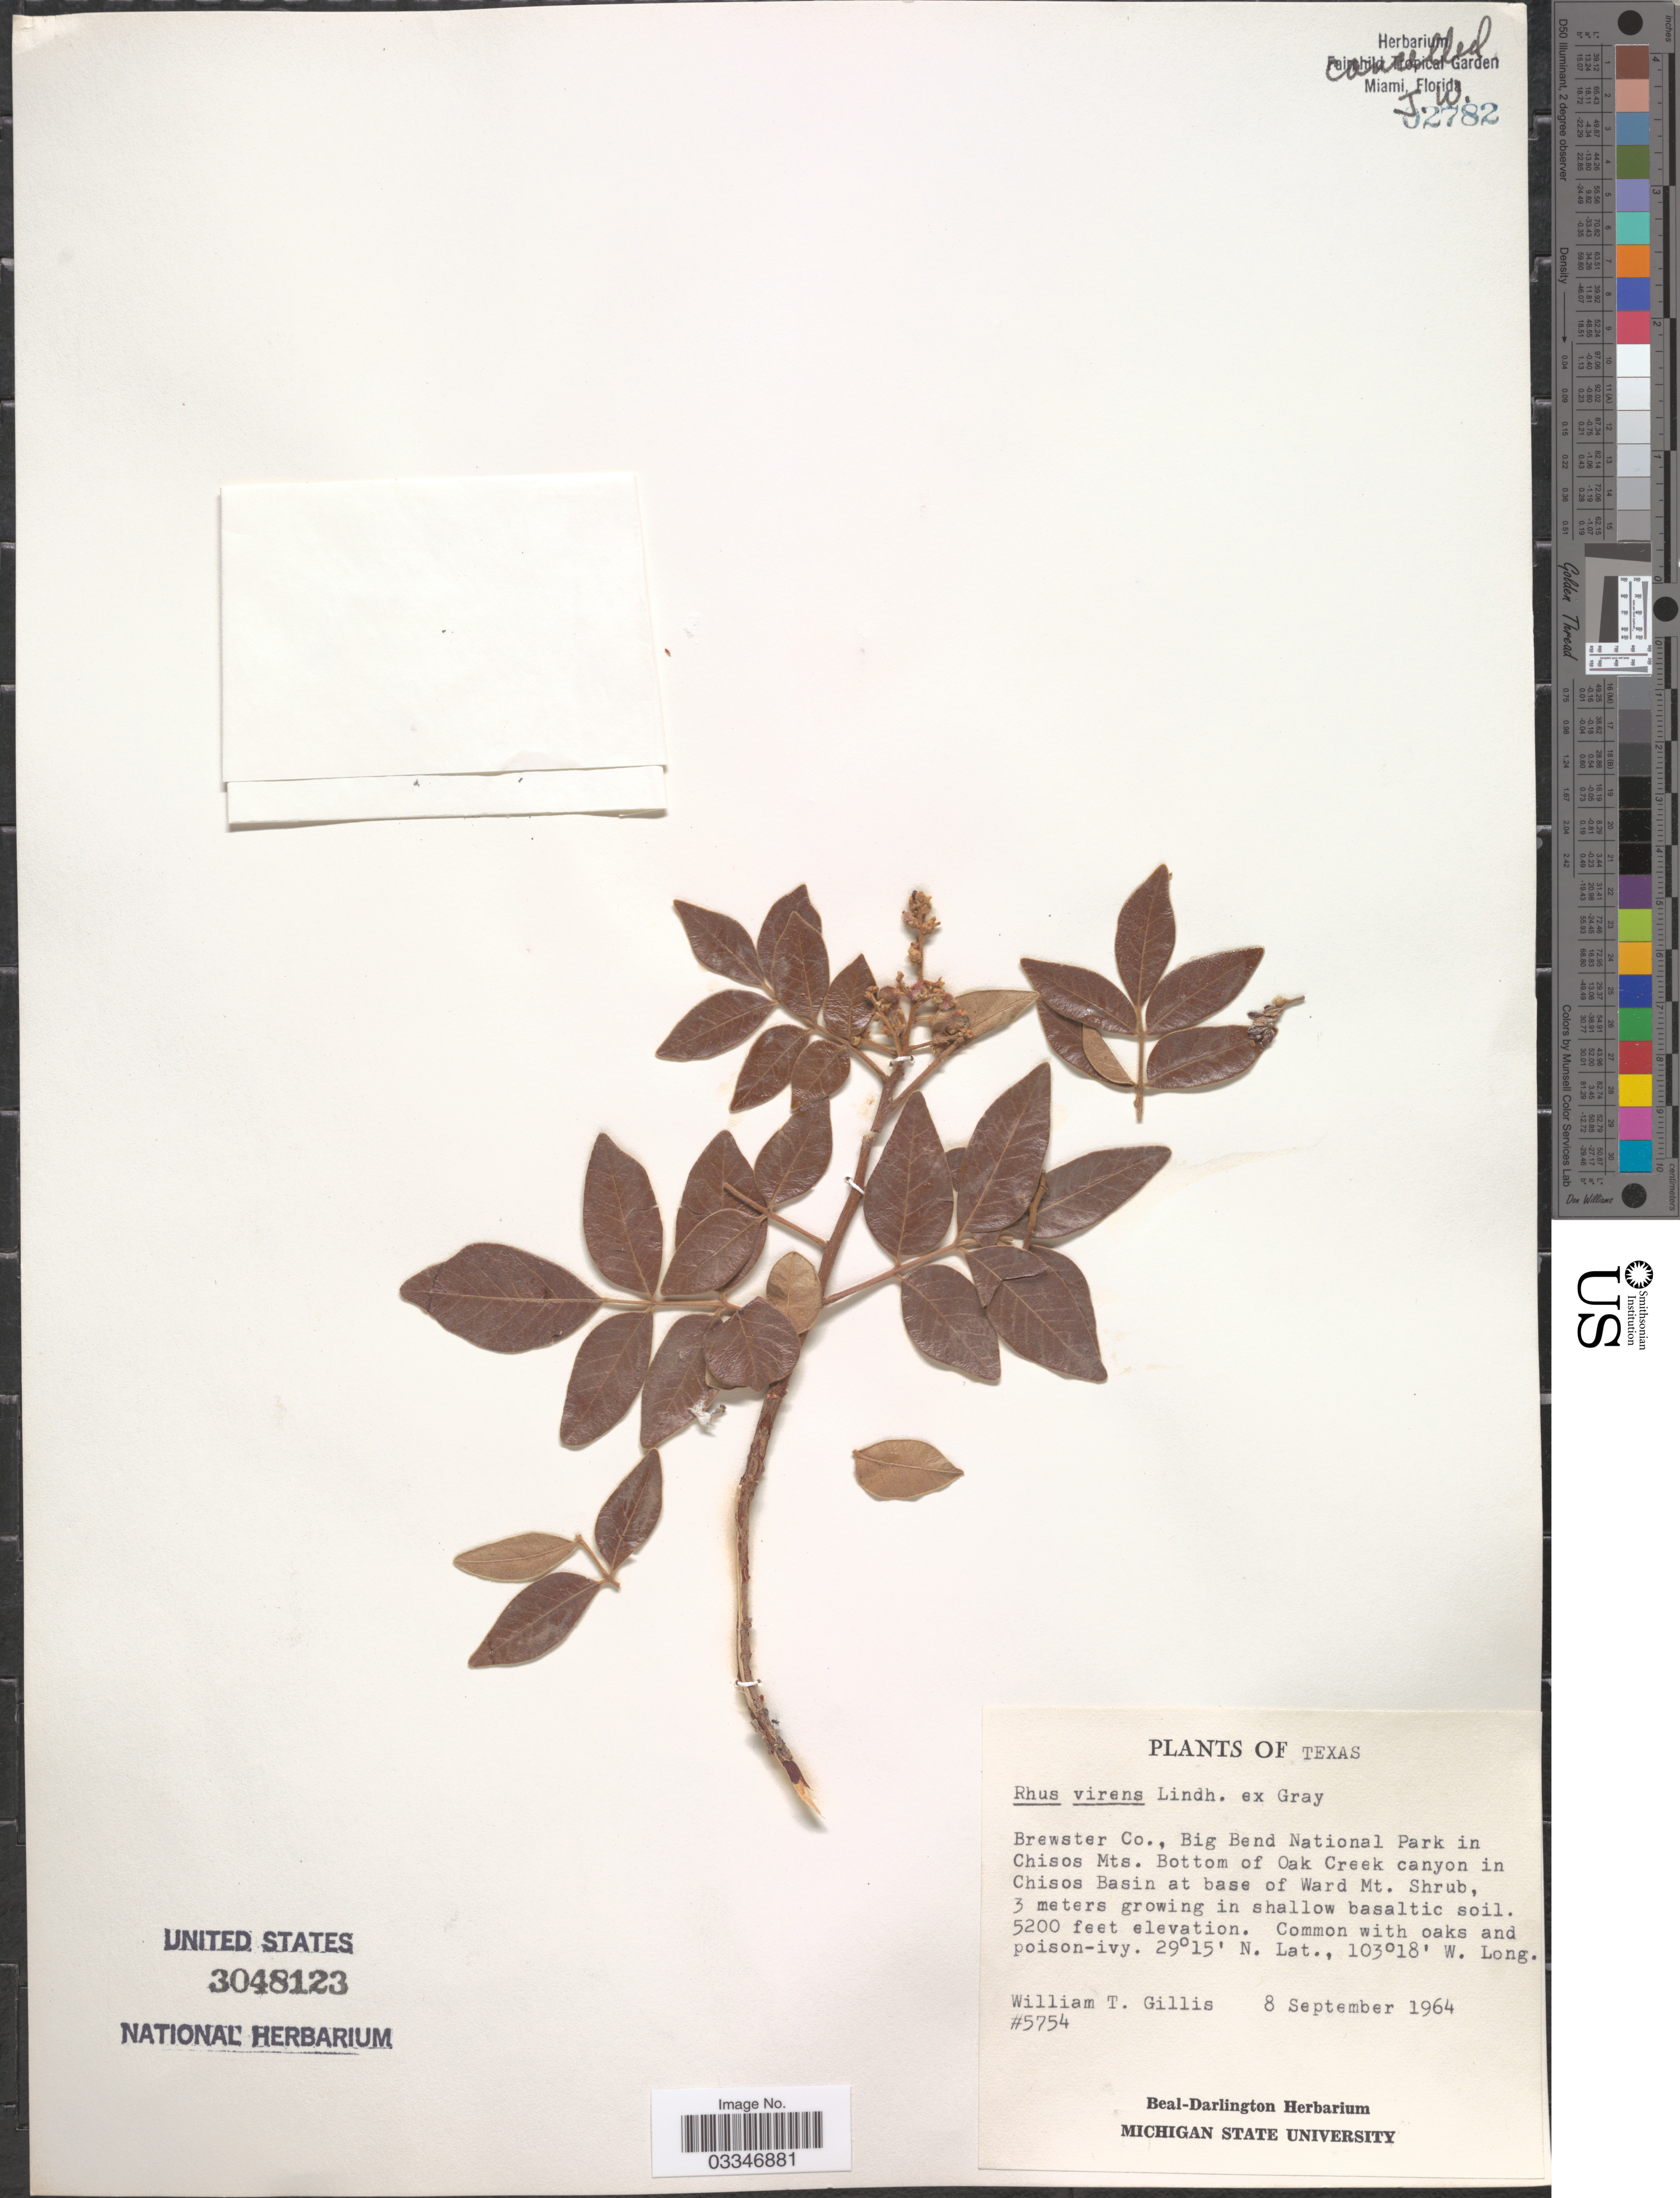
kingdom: Plantae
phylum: Tracheophyta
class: Magnoliopsida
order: Sapindales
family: Anacardiaceae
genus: Rhus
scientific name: Rhus virens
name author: Lindh. ex A. Gray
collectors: W. T. Gillis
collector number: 5754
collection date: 1964-09-08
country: United States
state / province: Texas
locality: Brewster Co., Big Bend National Park in Chisos Mts. Bottom of Oak Creek canyon in Chisos Basin at base of Ward Mt. Shrub.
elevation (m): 1585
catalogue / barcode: US 3048123